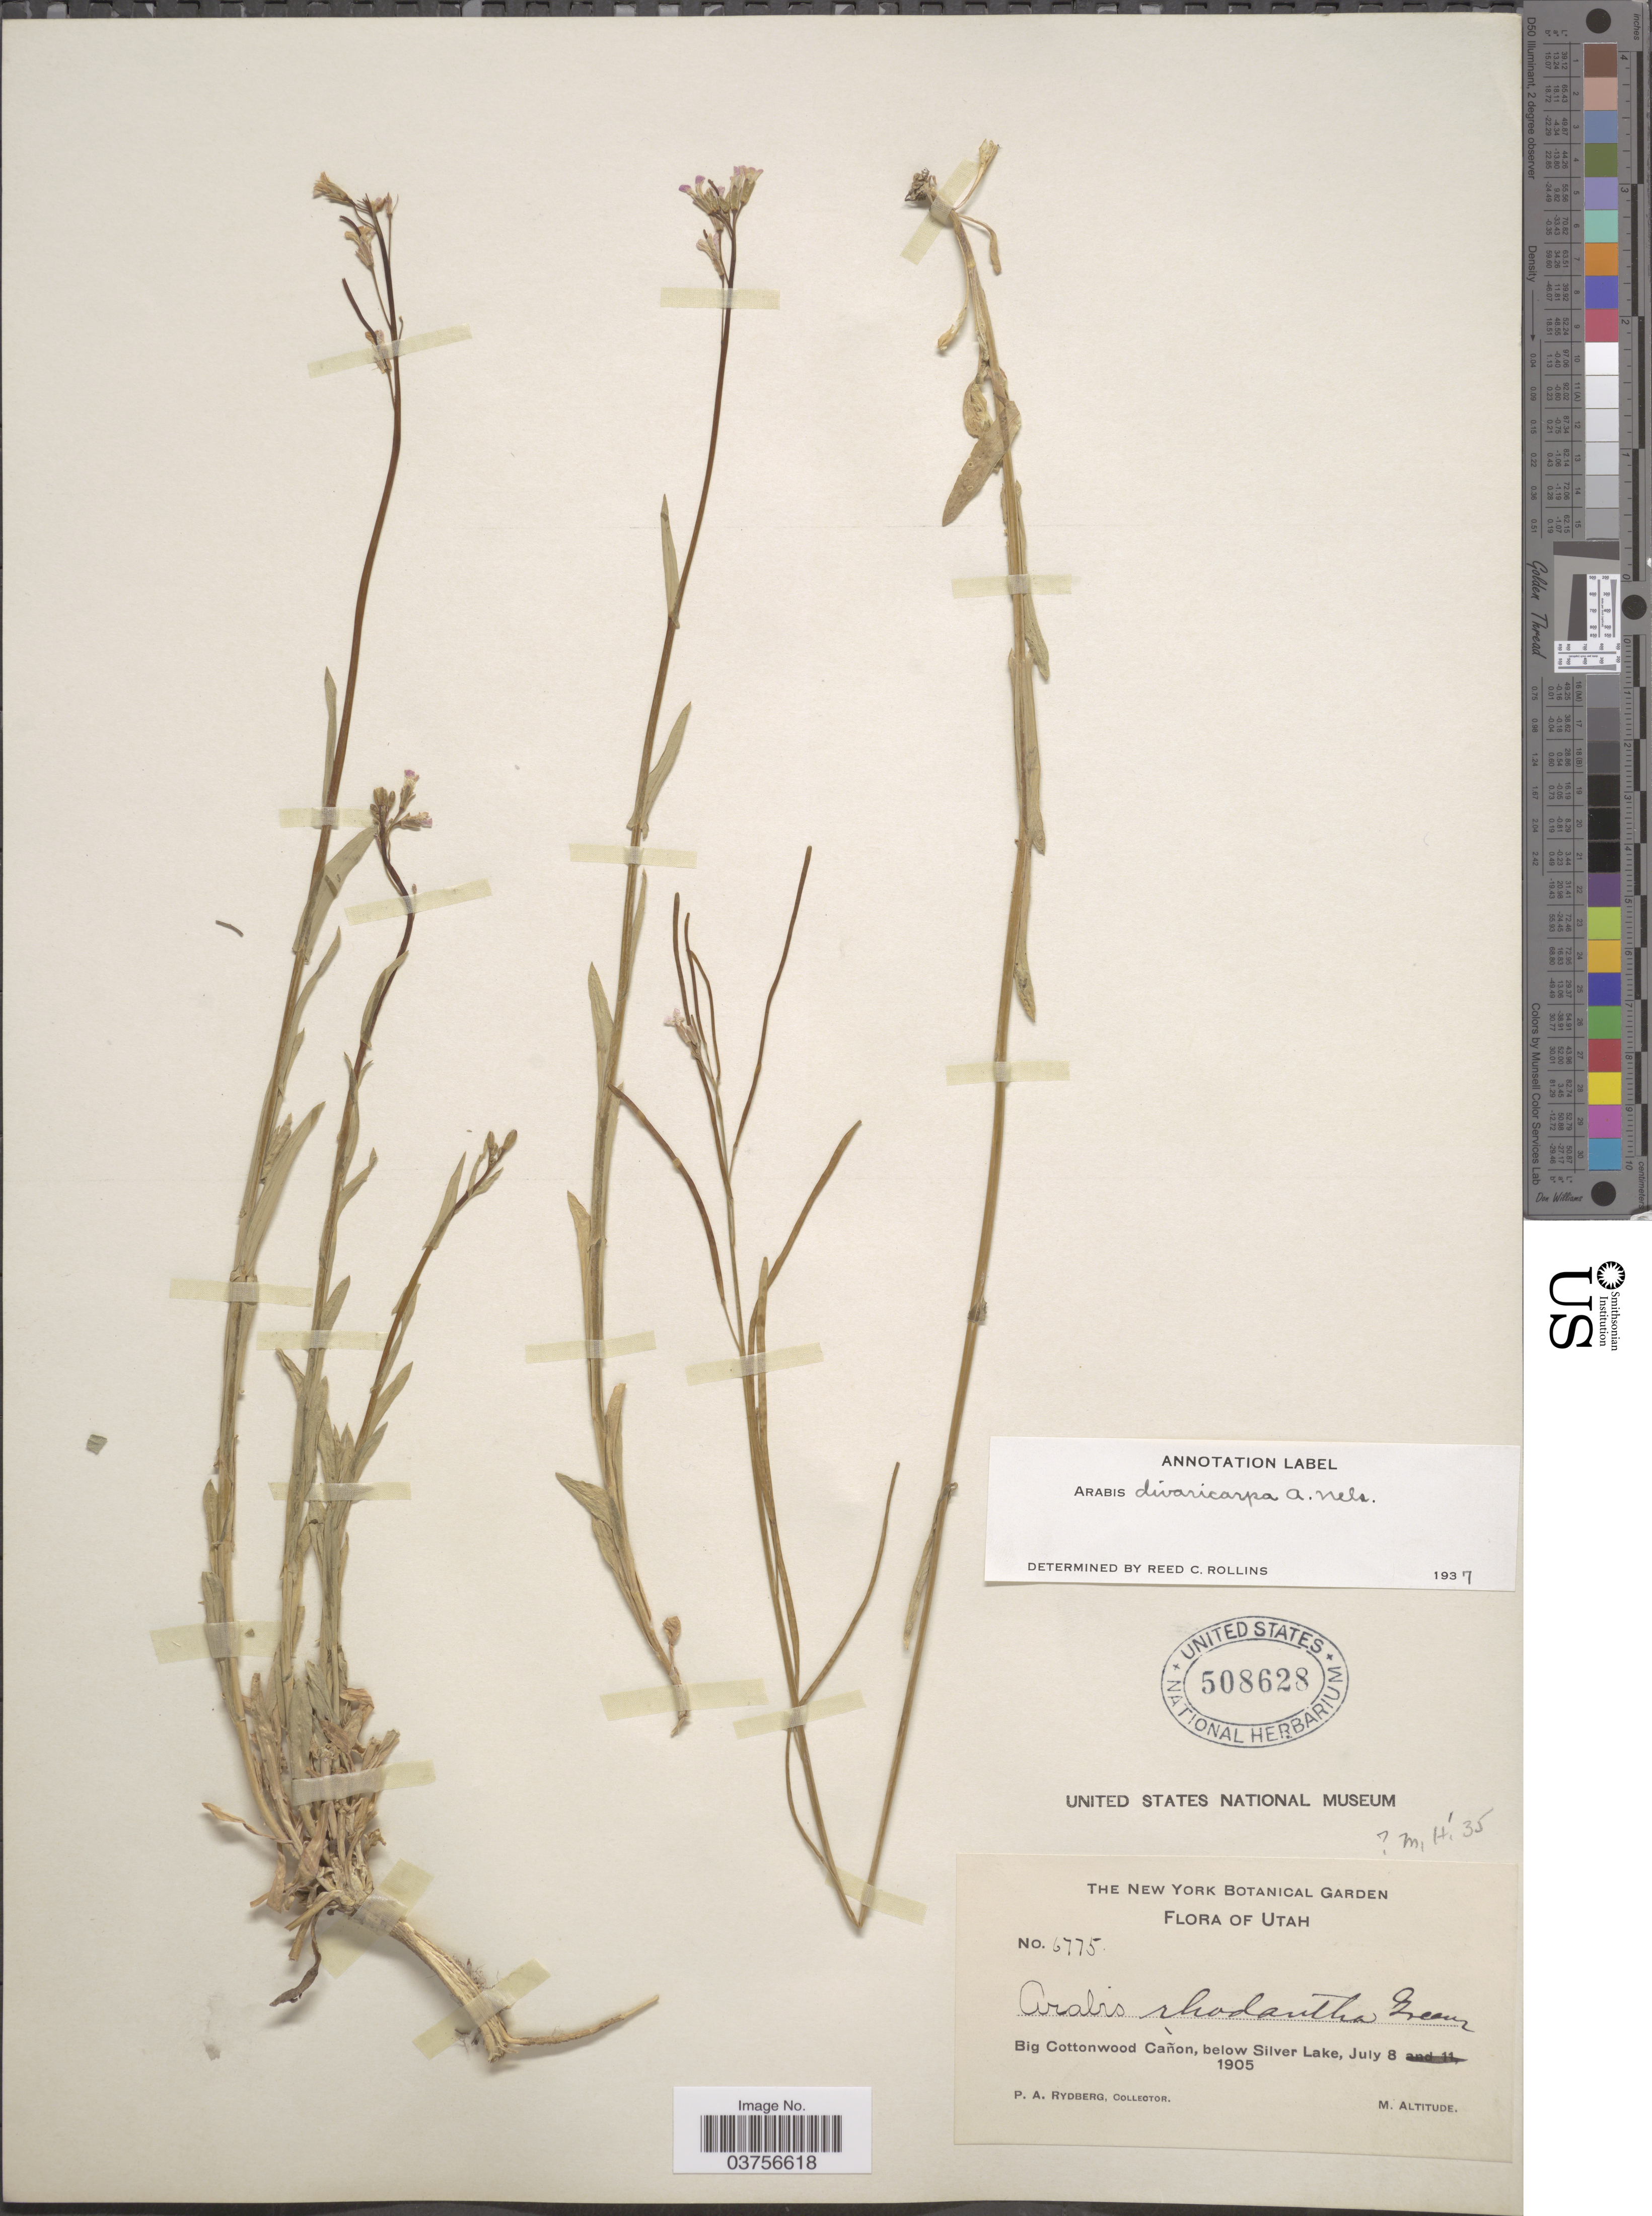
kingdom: Plantae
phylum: Tracheophyta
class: Magnoliopsida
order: Brassicales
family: Brassicaceae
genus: Arabis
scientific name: Arabis divaricarpa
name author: A. Nelson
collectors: P. A. Rydberg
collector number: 6775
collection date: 1905-07-08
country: United States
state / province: Utah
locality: Big Cottonwood Cañon, below Silver Lake.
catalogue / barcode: US 508628